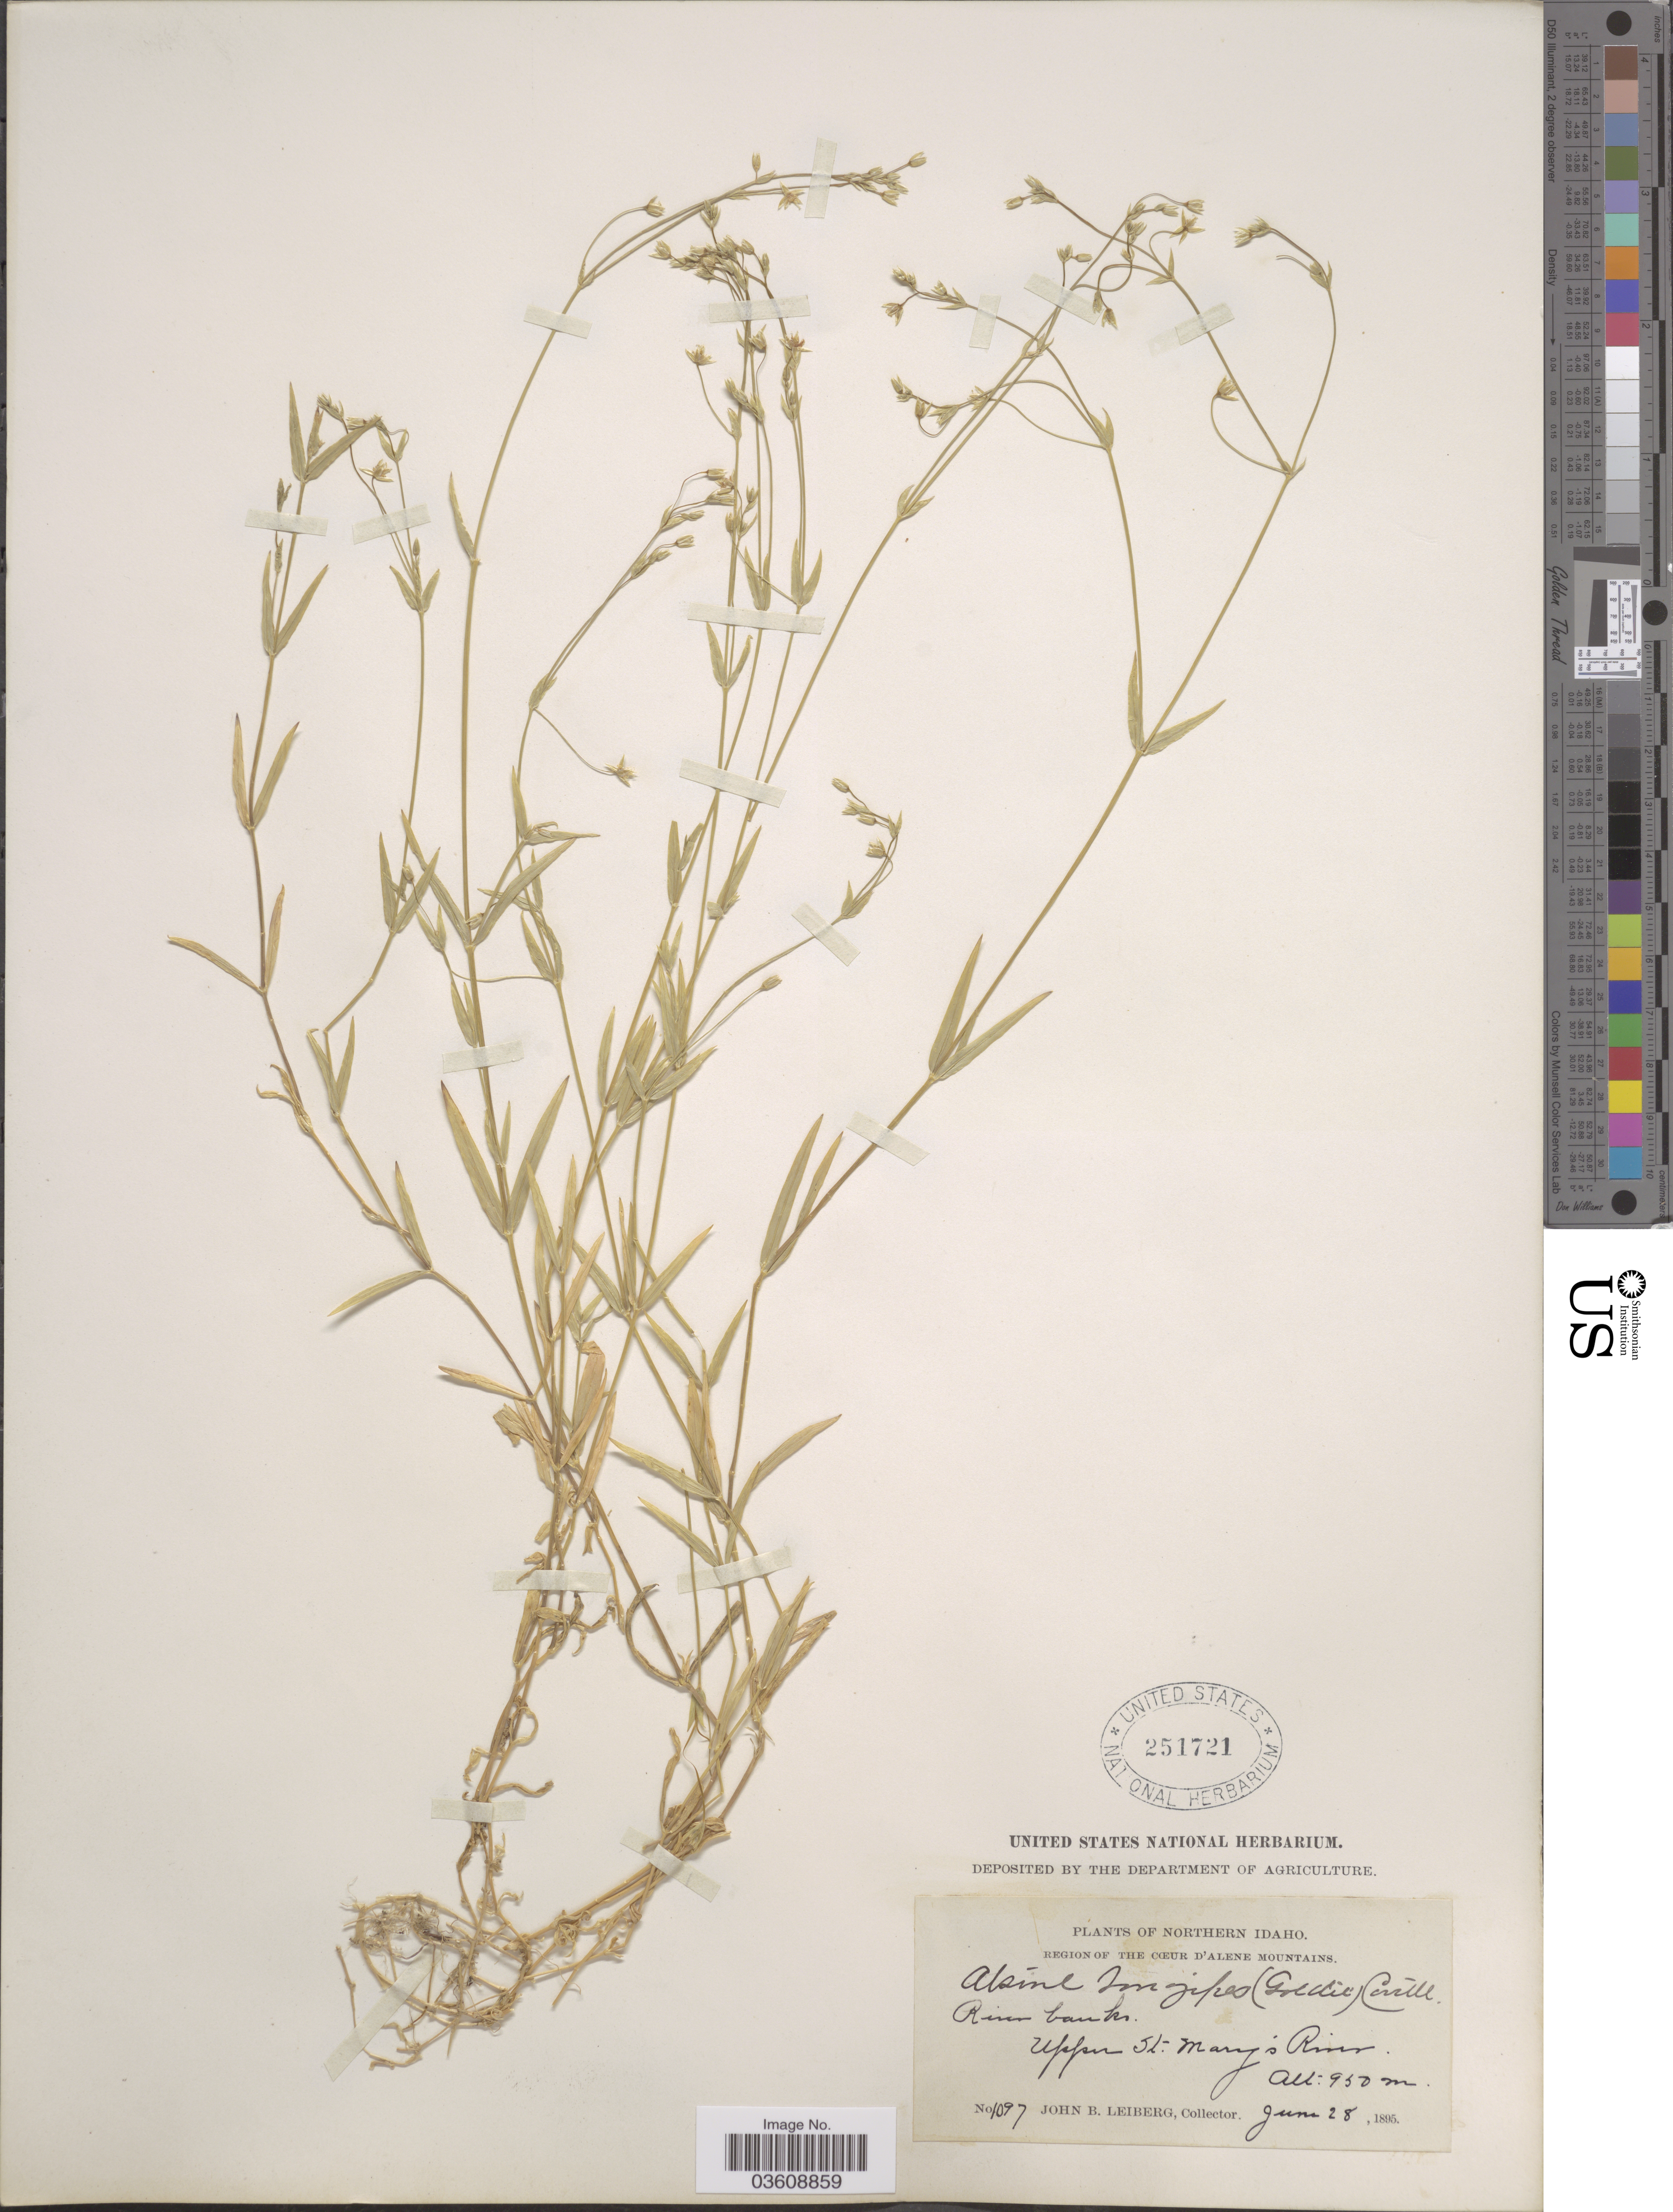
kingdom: Plantae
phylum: Tracheophyta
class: Magnoliopsida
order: Caryophyllales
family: Caryophyllaceae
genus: Stellaria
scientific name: Stellaria longipes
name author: Goldie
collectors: J. B. Leiberg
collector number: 1097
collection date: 1895-06-28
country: United States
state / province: Idaho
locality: Northern Idaho. Region of the Coeur d'Alene Mountains. River banks. Upper St. Mary's River.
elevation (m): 950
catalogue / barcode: US 251721